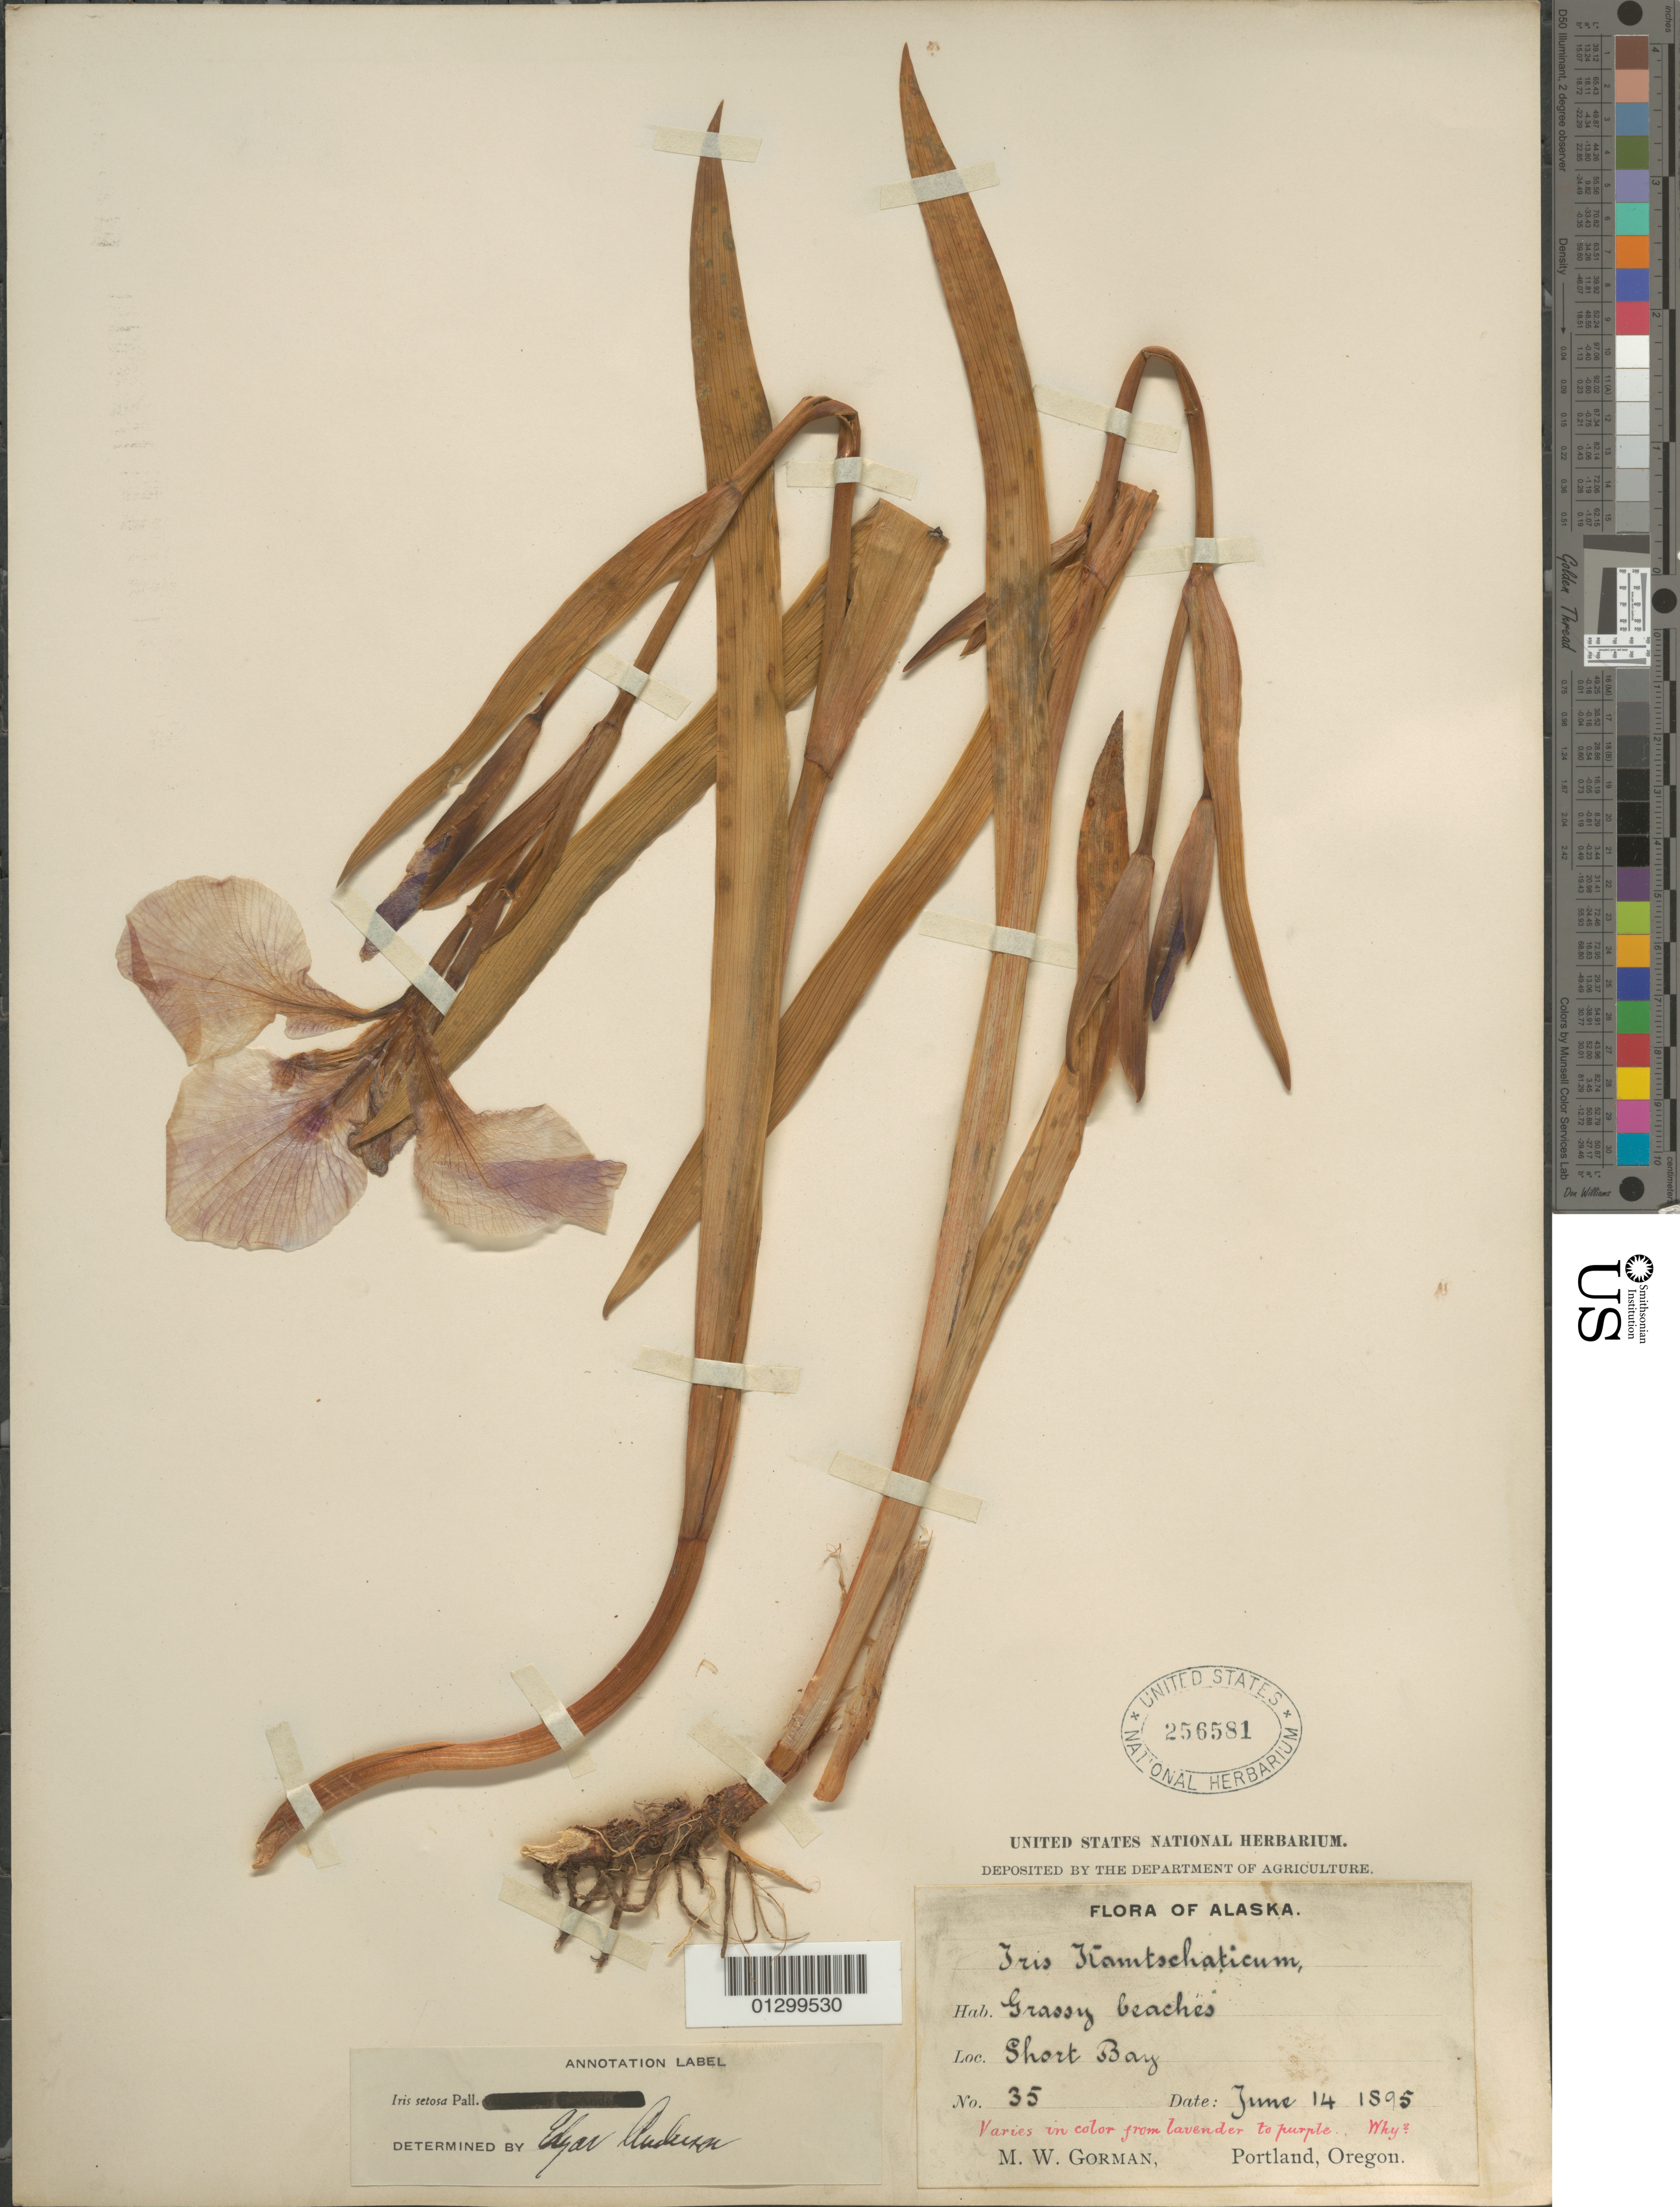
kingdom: Plantae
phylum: Tracheophyta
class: Liliopsida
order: Asparagales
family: Iridaceae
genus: Iris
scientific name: Iris setosa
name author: Pall. ex Link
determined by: Anderson, E. S.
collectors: M. W. Gorman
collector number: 35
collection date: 1895-06-14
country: United States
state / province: Alaska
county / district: Ketchikan Gateway Borough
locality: Short Bay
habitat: grassy beaches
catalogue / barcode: US 256581